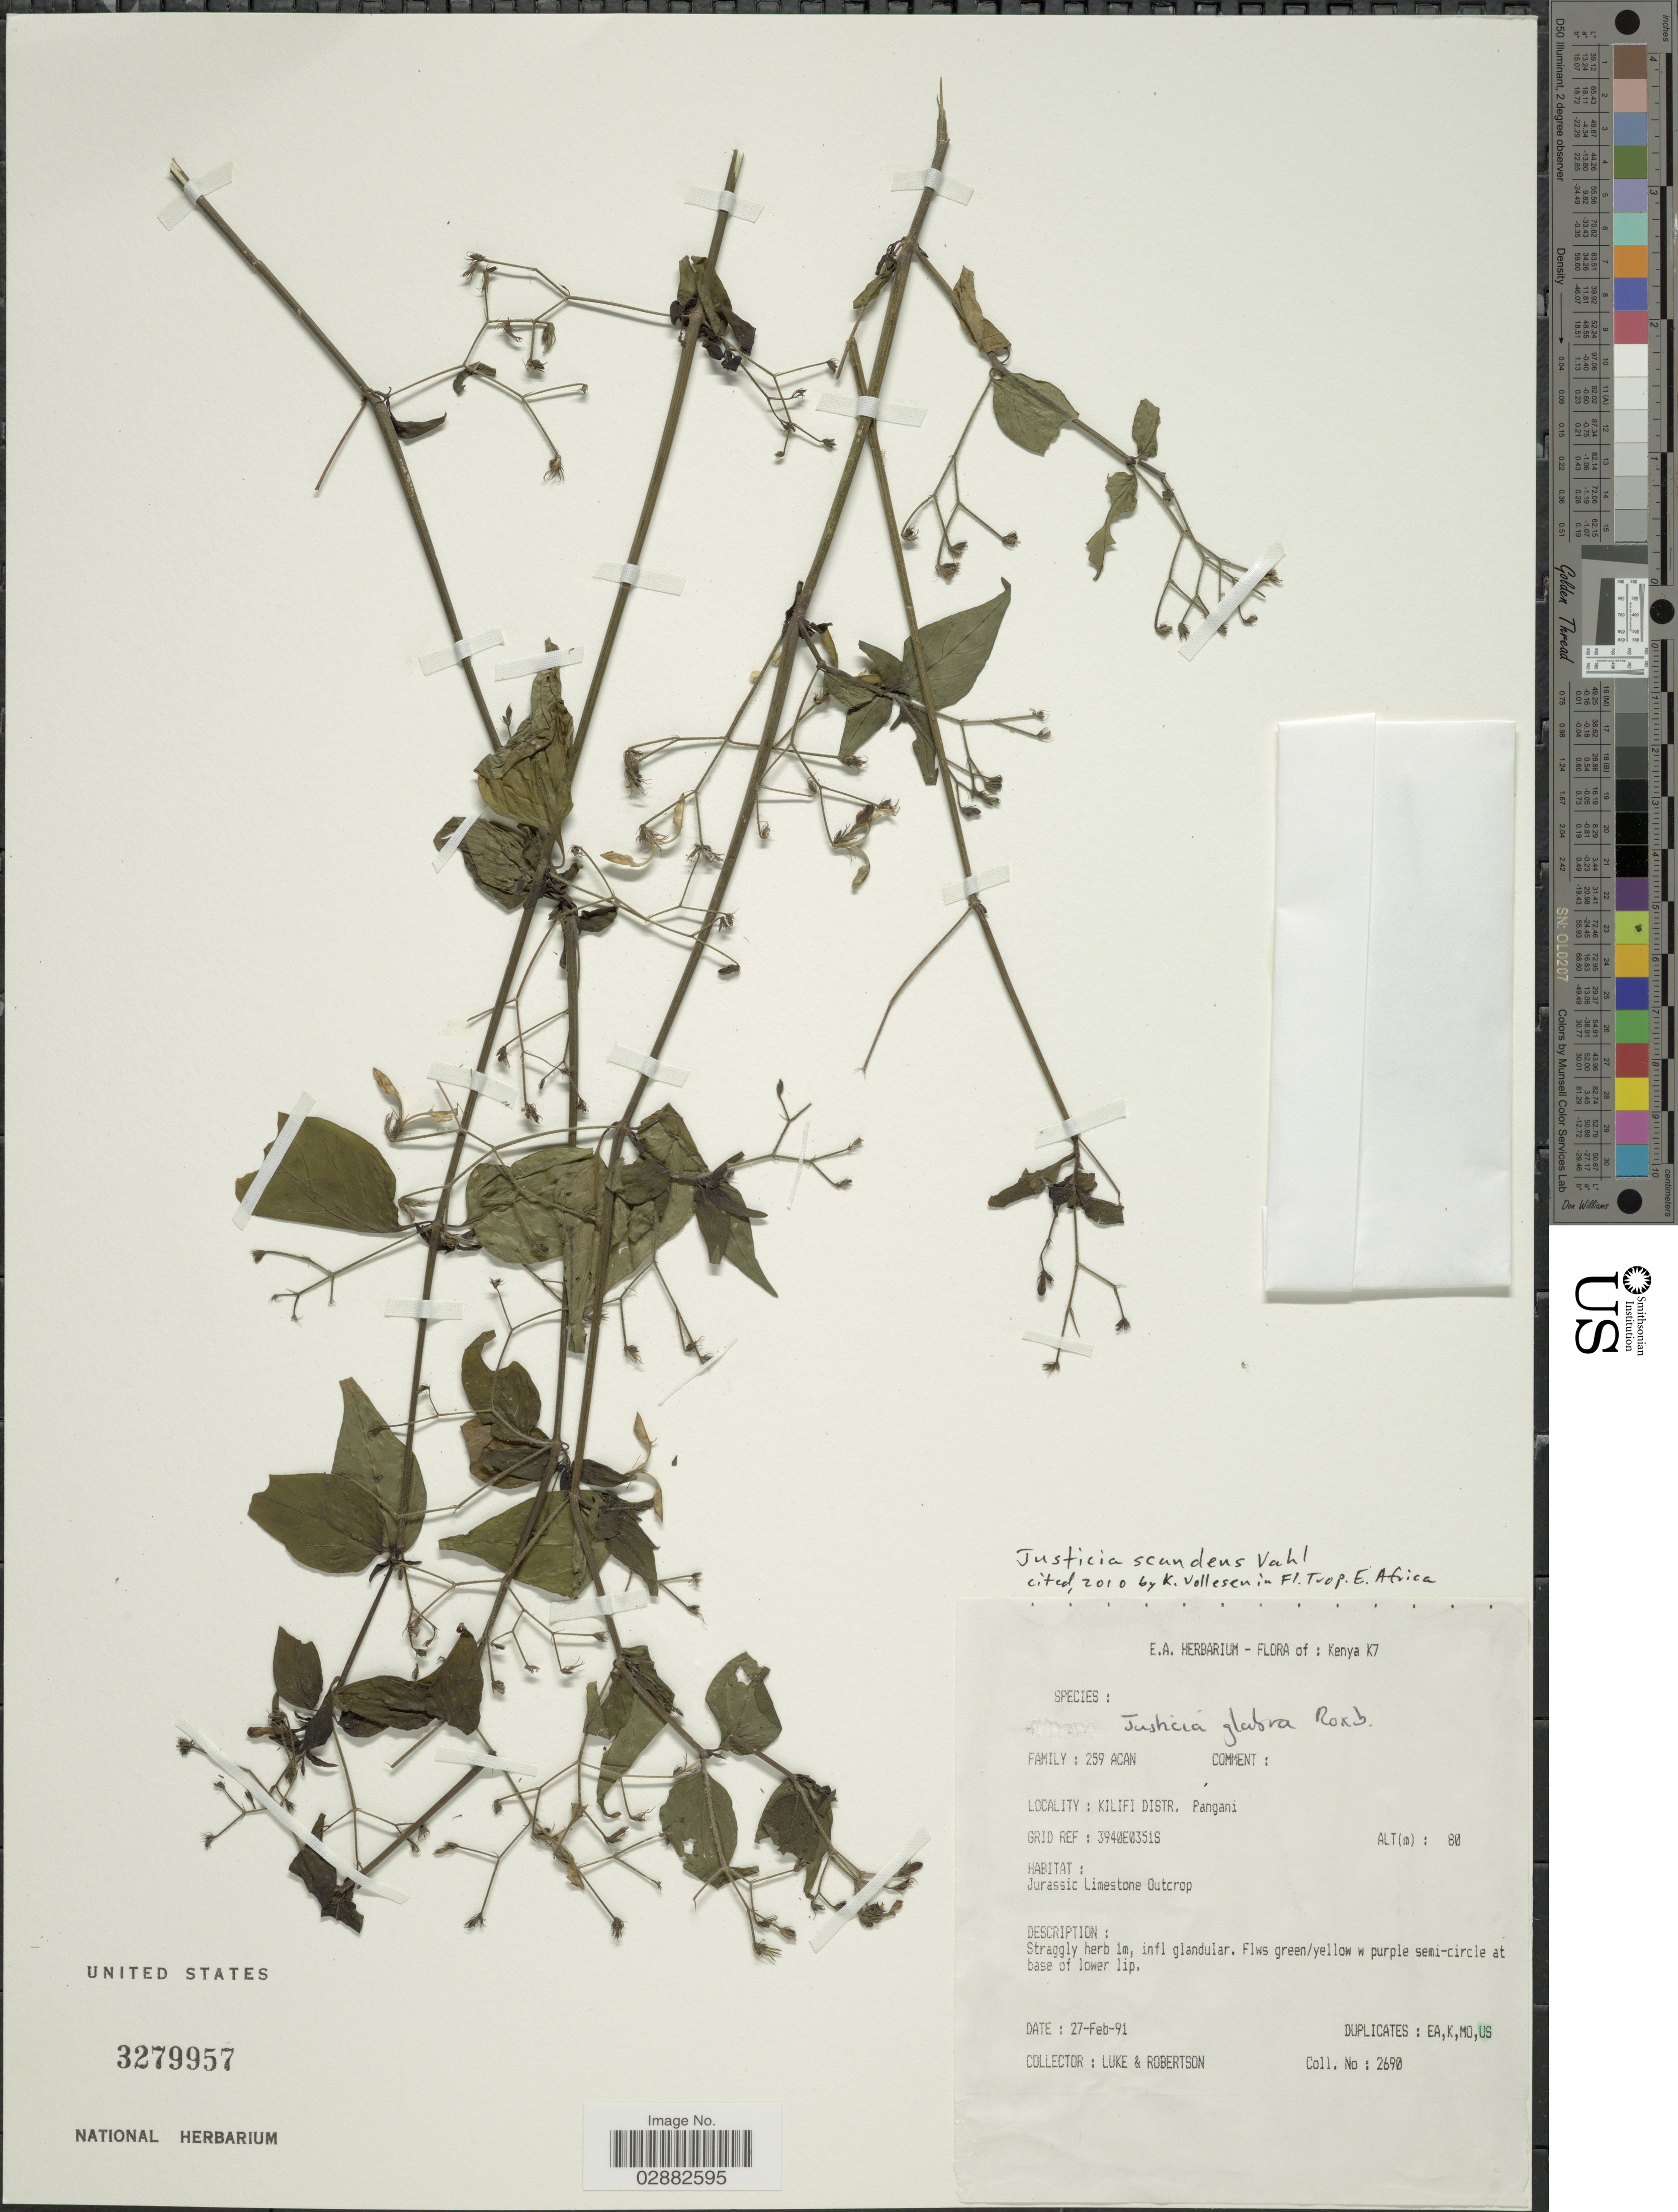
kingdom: Plantae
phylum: Tracheophyta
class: Magnoliopsida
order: Lamiales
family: Acanthaceae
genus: Justicia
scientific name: Justicia scabra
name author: Vahl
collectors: -. Luke & -. Robertson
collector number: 2690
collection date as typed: Transcribed d/m/y: 27/2/91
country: Kenya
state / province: Kilifi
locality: K7, Kilifi Distr. Pangani.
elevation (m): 80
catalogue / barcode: US 3279957